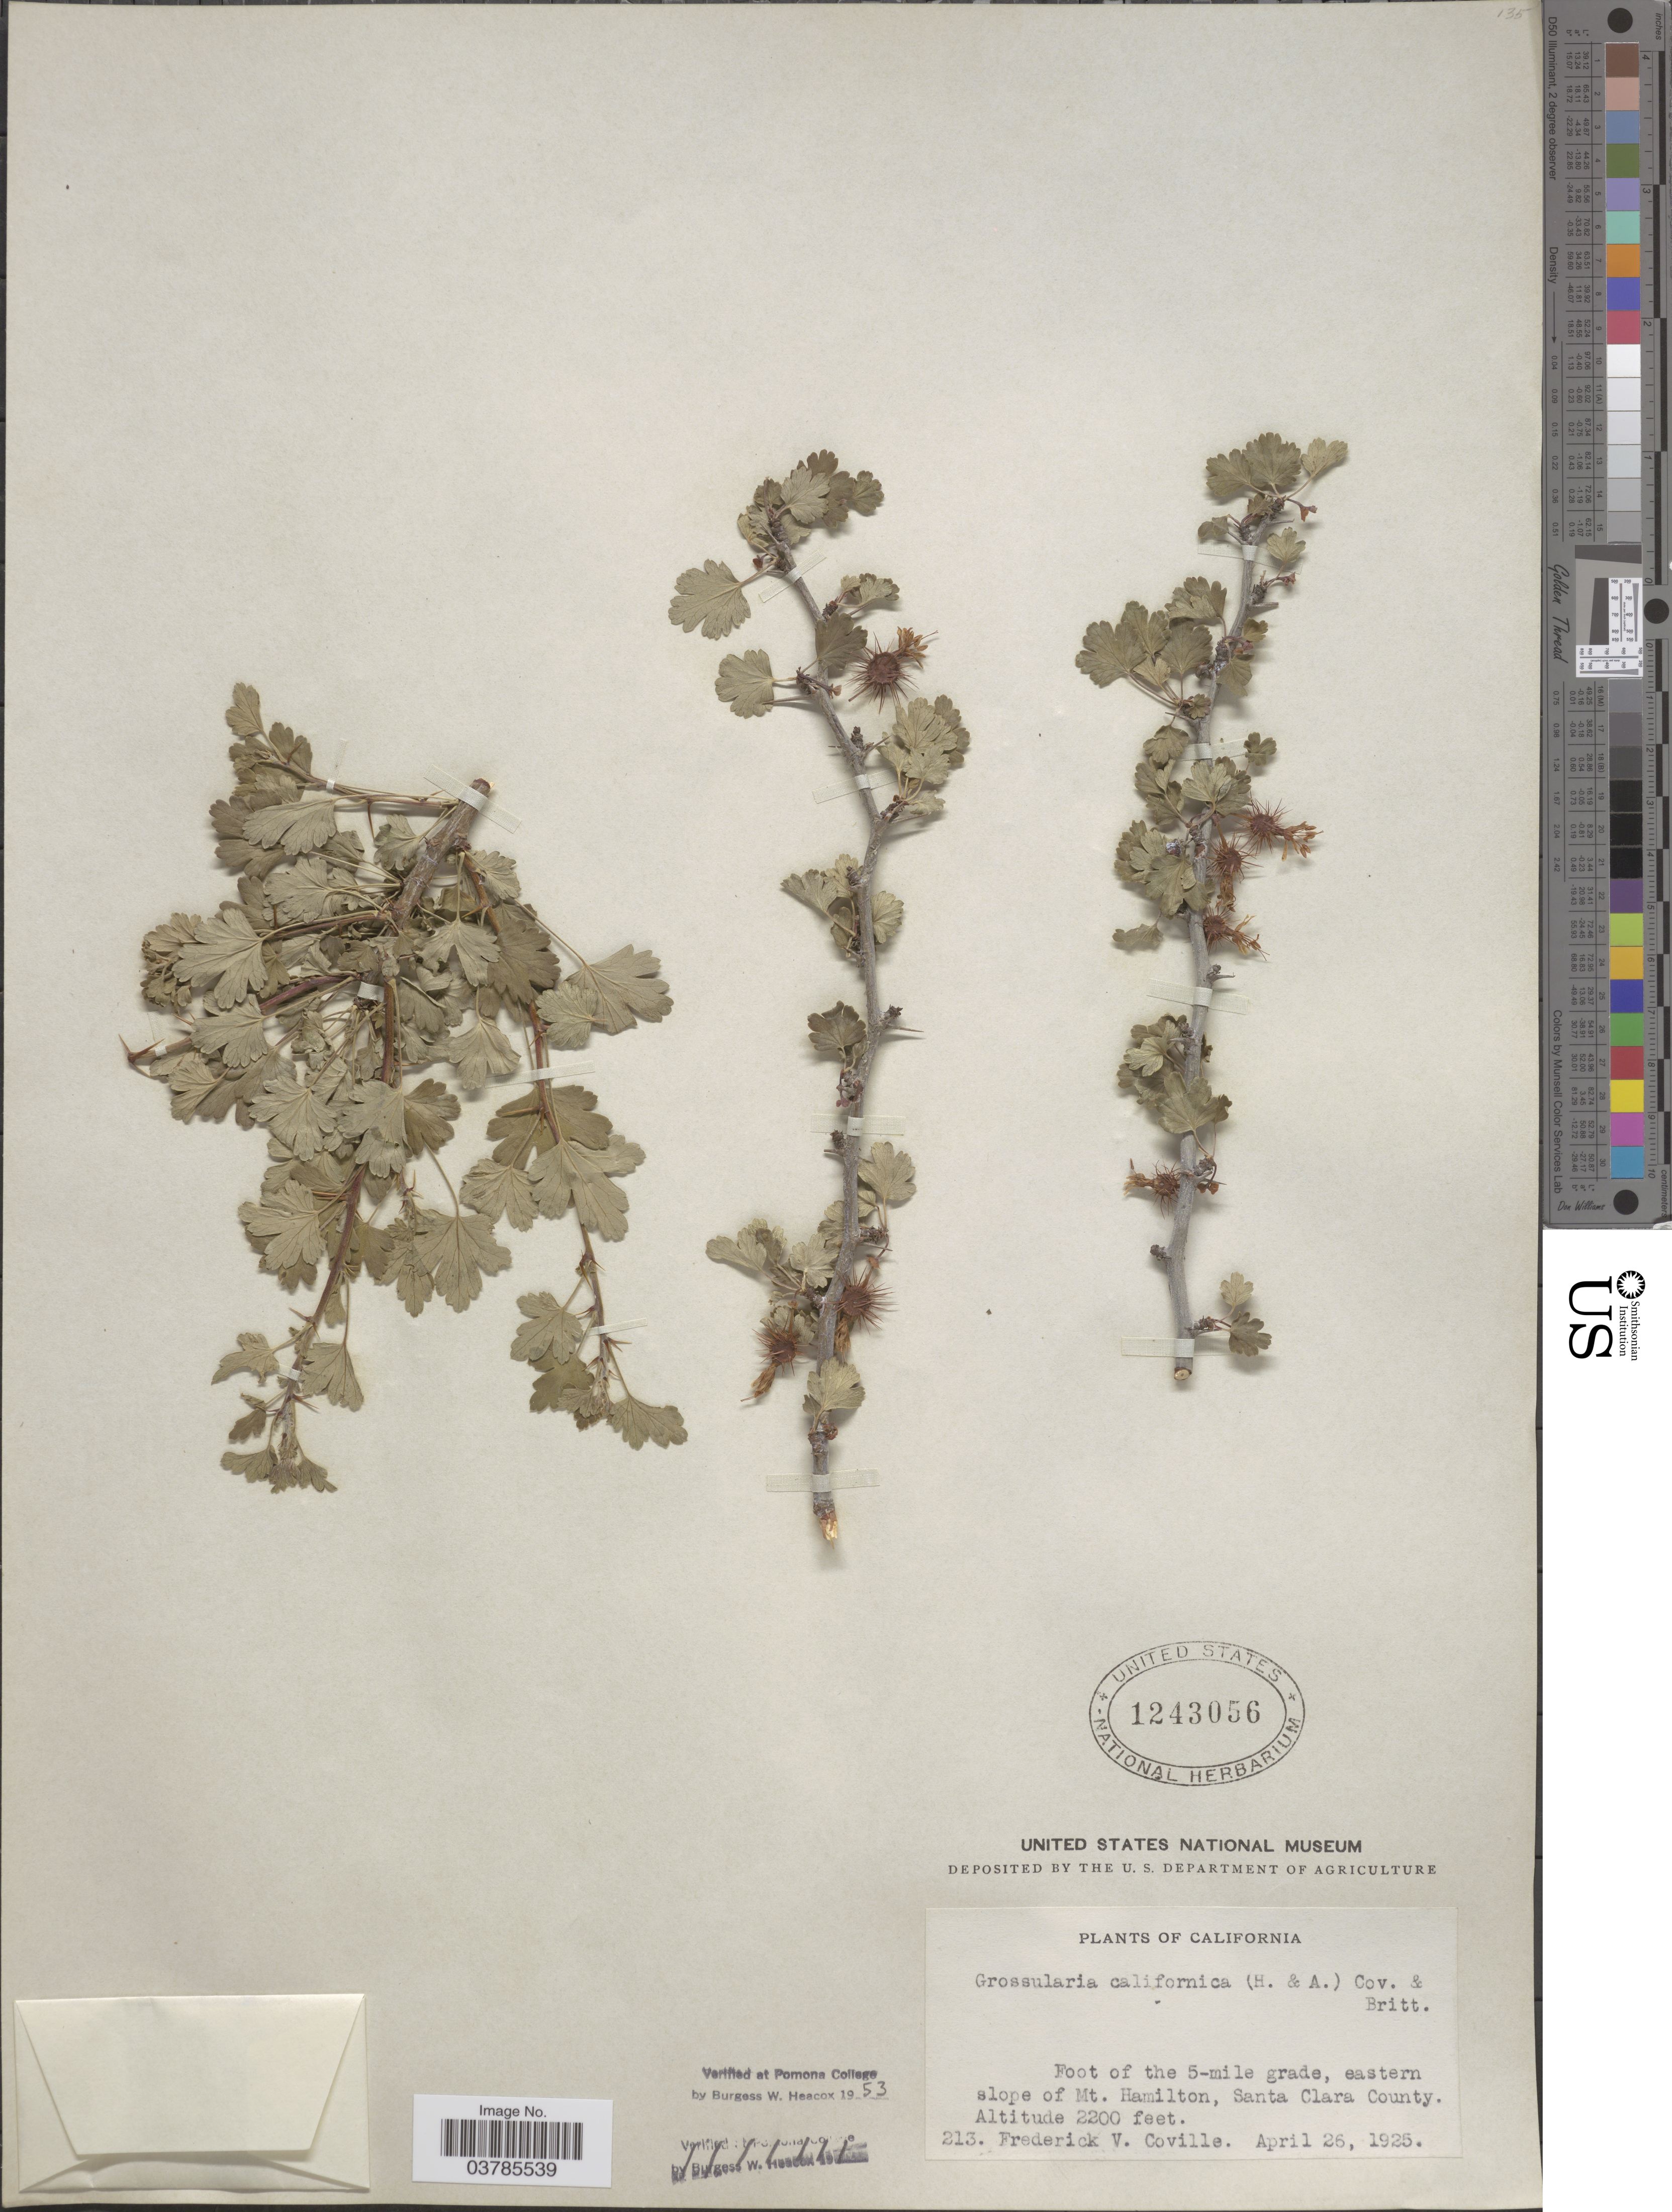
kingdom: Plantae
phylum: Tracheophyta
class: Magnoliopsida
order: Saxifragales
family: Grossulariaceae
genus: Ribes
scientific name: Ribes californicum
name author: Hook. & Arn.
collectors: F. V. Coville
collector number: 213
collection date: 1925-04-26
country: United States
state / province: California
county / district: Santa Clara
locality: Foot of the 5-mile grade, eastern slope of Mt. Hamilton, Santa Clara County.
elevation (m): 671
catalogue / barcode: US 1243056